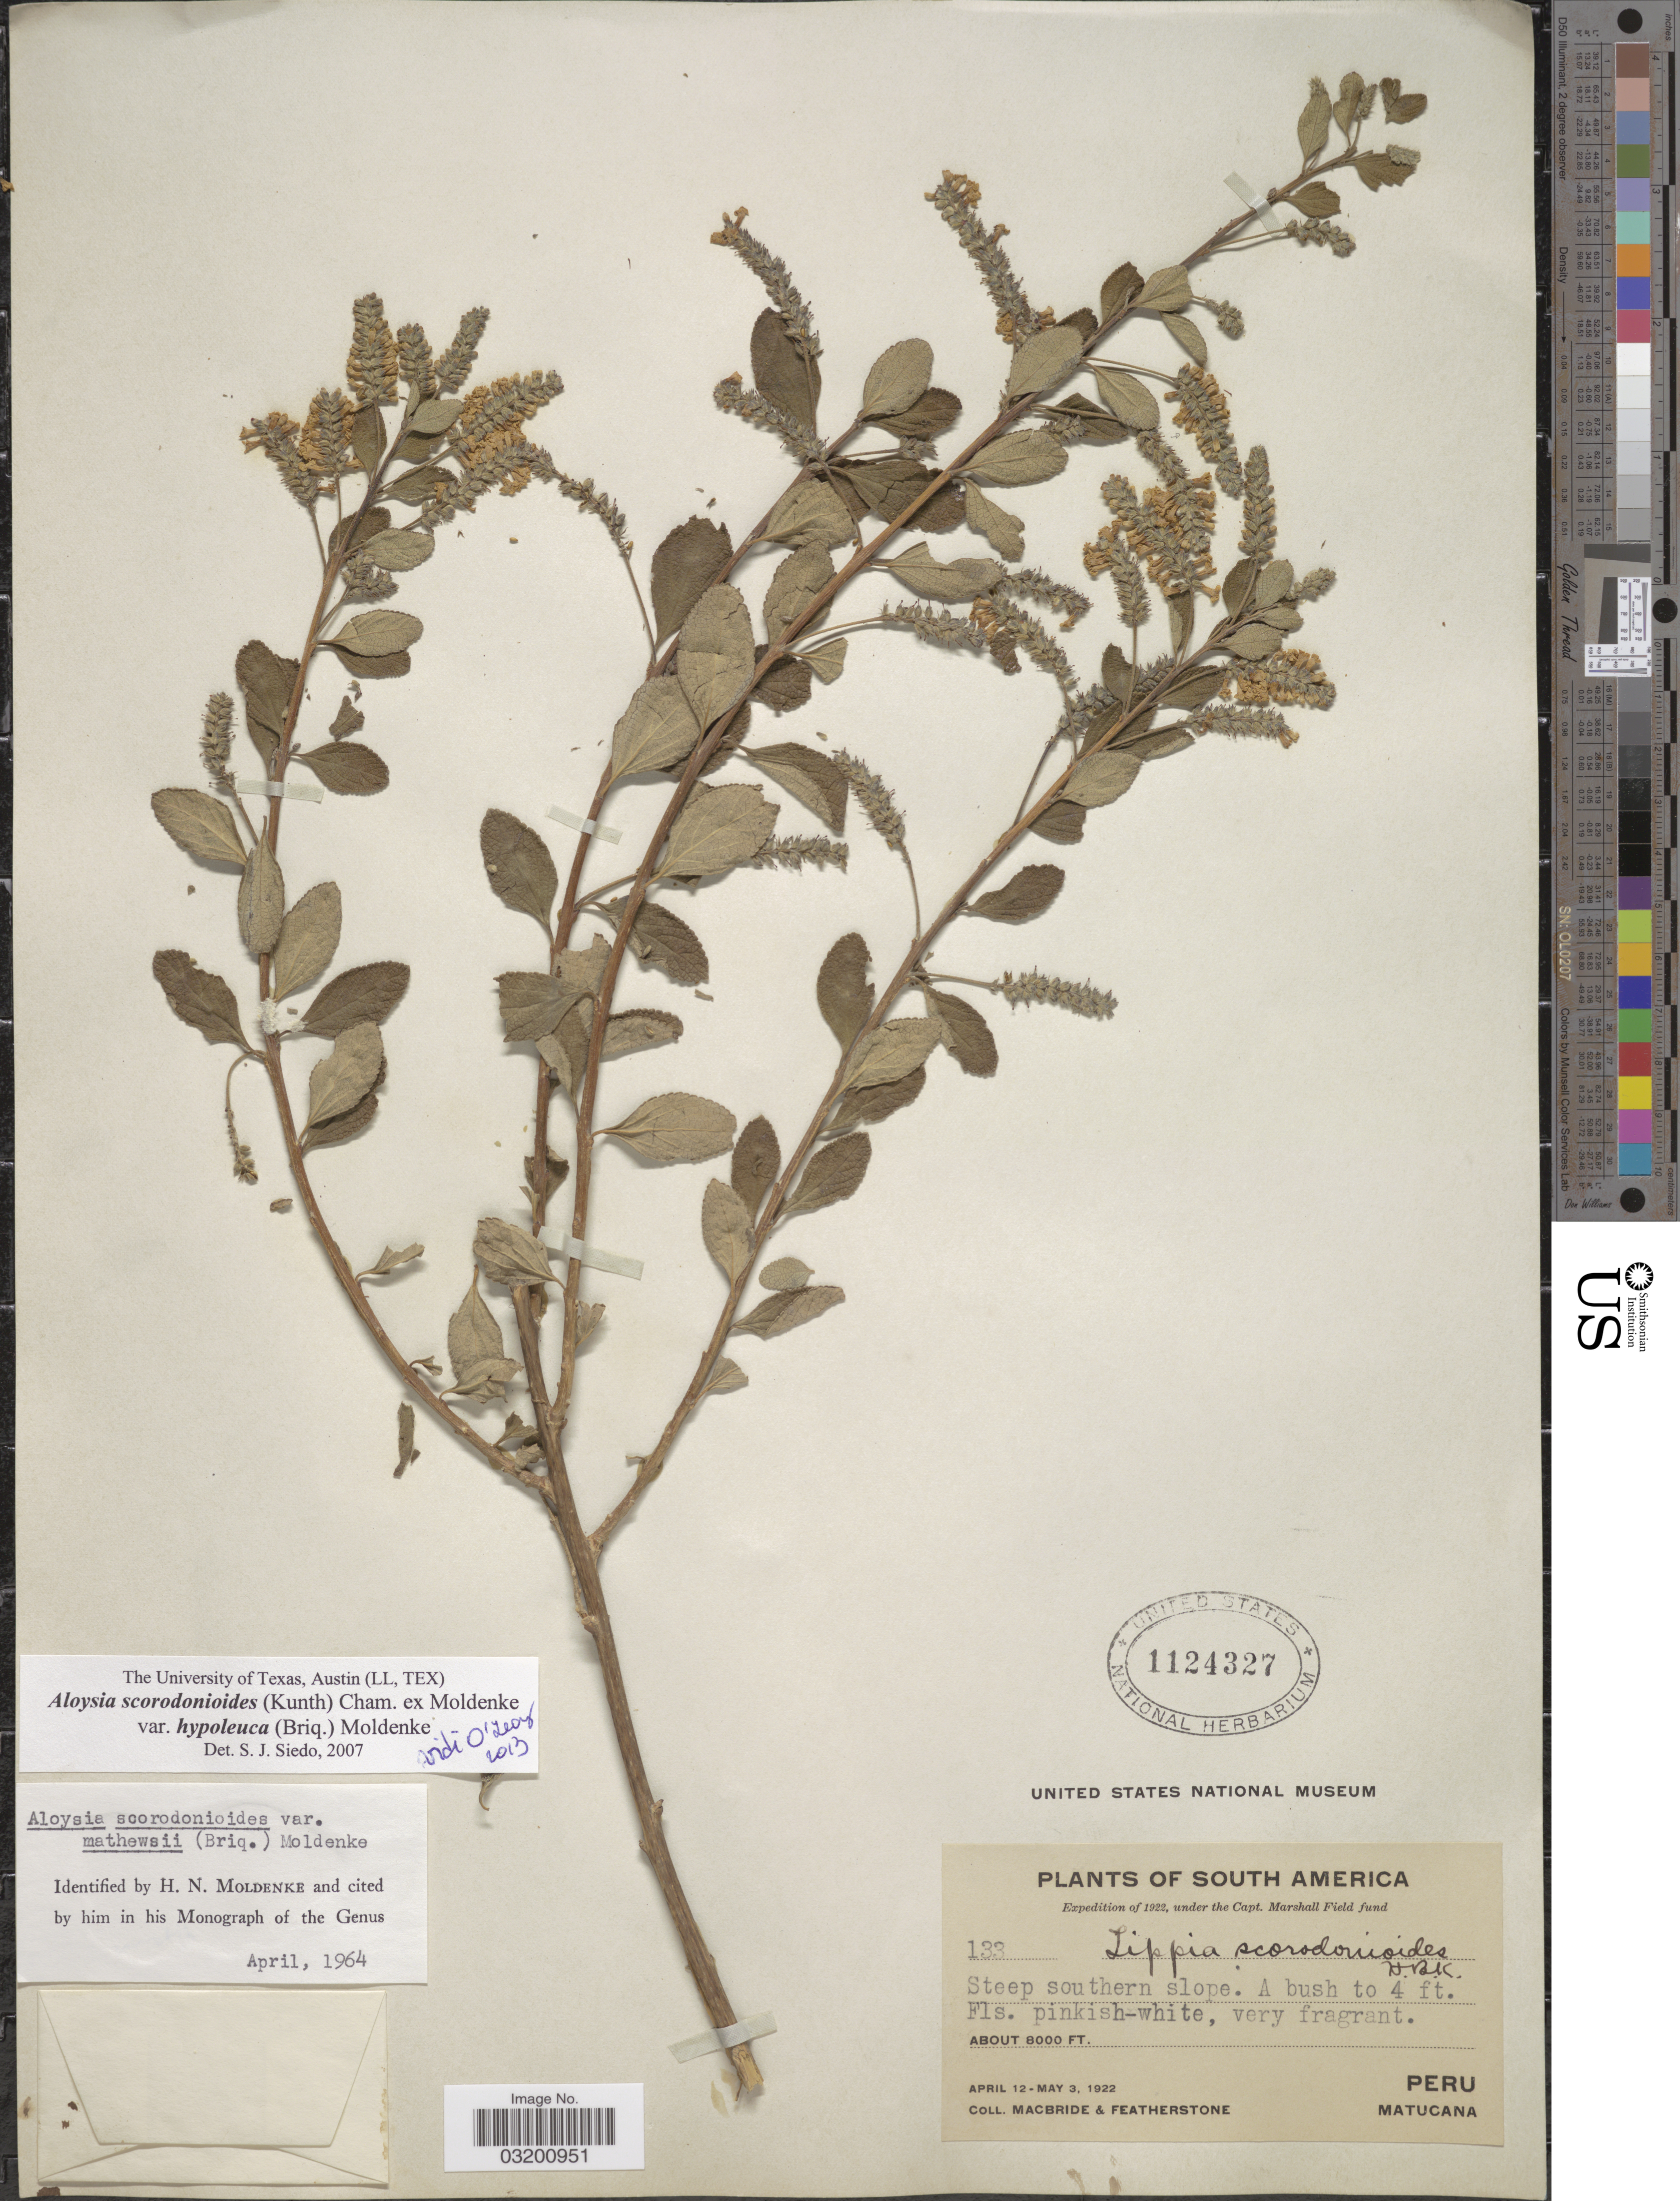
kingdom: Plantae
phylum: Tracheophyta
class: Magnoliopsida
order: Lamiales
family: Verbenaceae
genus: Aloysia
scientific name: Aloysia scorodonioides var. hypoleuca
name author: (Briq.) Moldenke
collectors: Macbride, -- & -. Featherstone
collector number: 133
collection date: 1922-04-12/1922-05-03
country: Peru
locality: Matucana.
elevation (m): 2438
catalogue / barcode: US 1124327